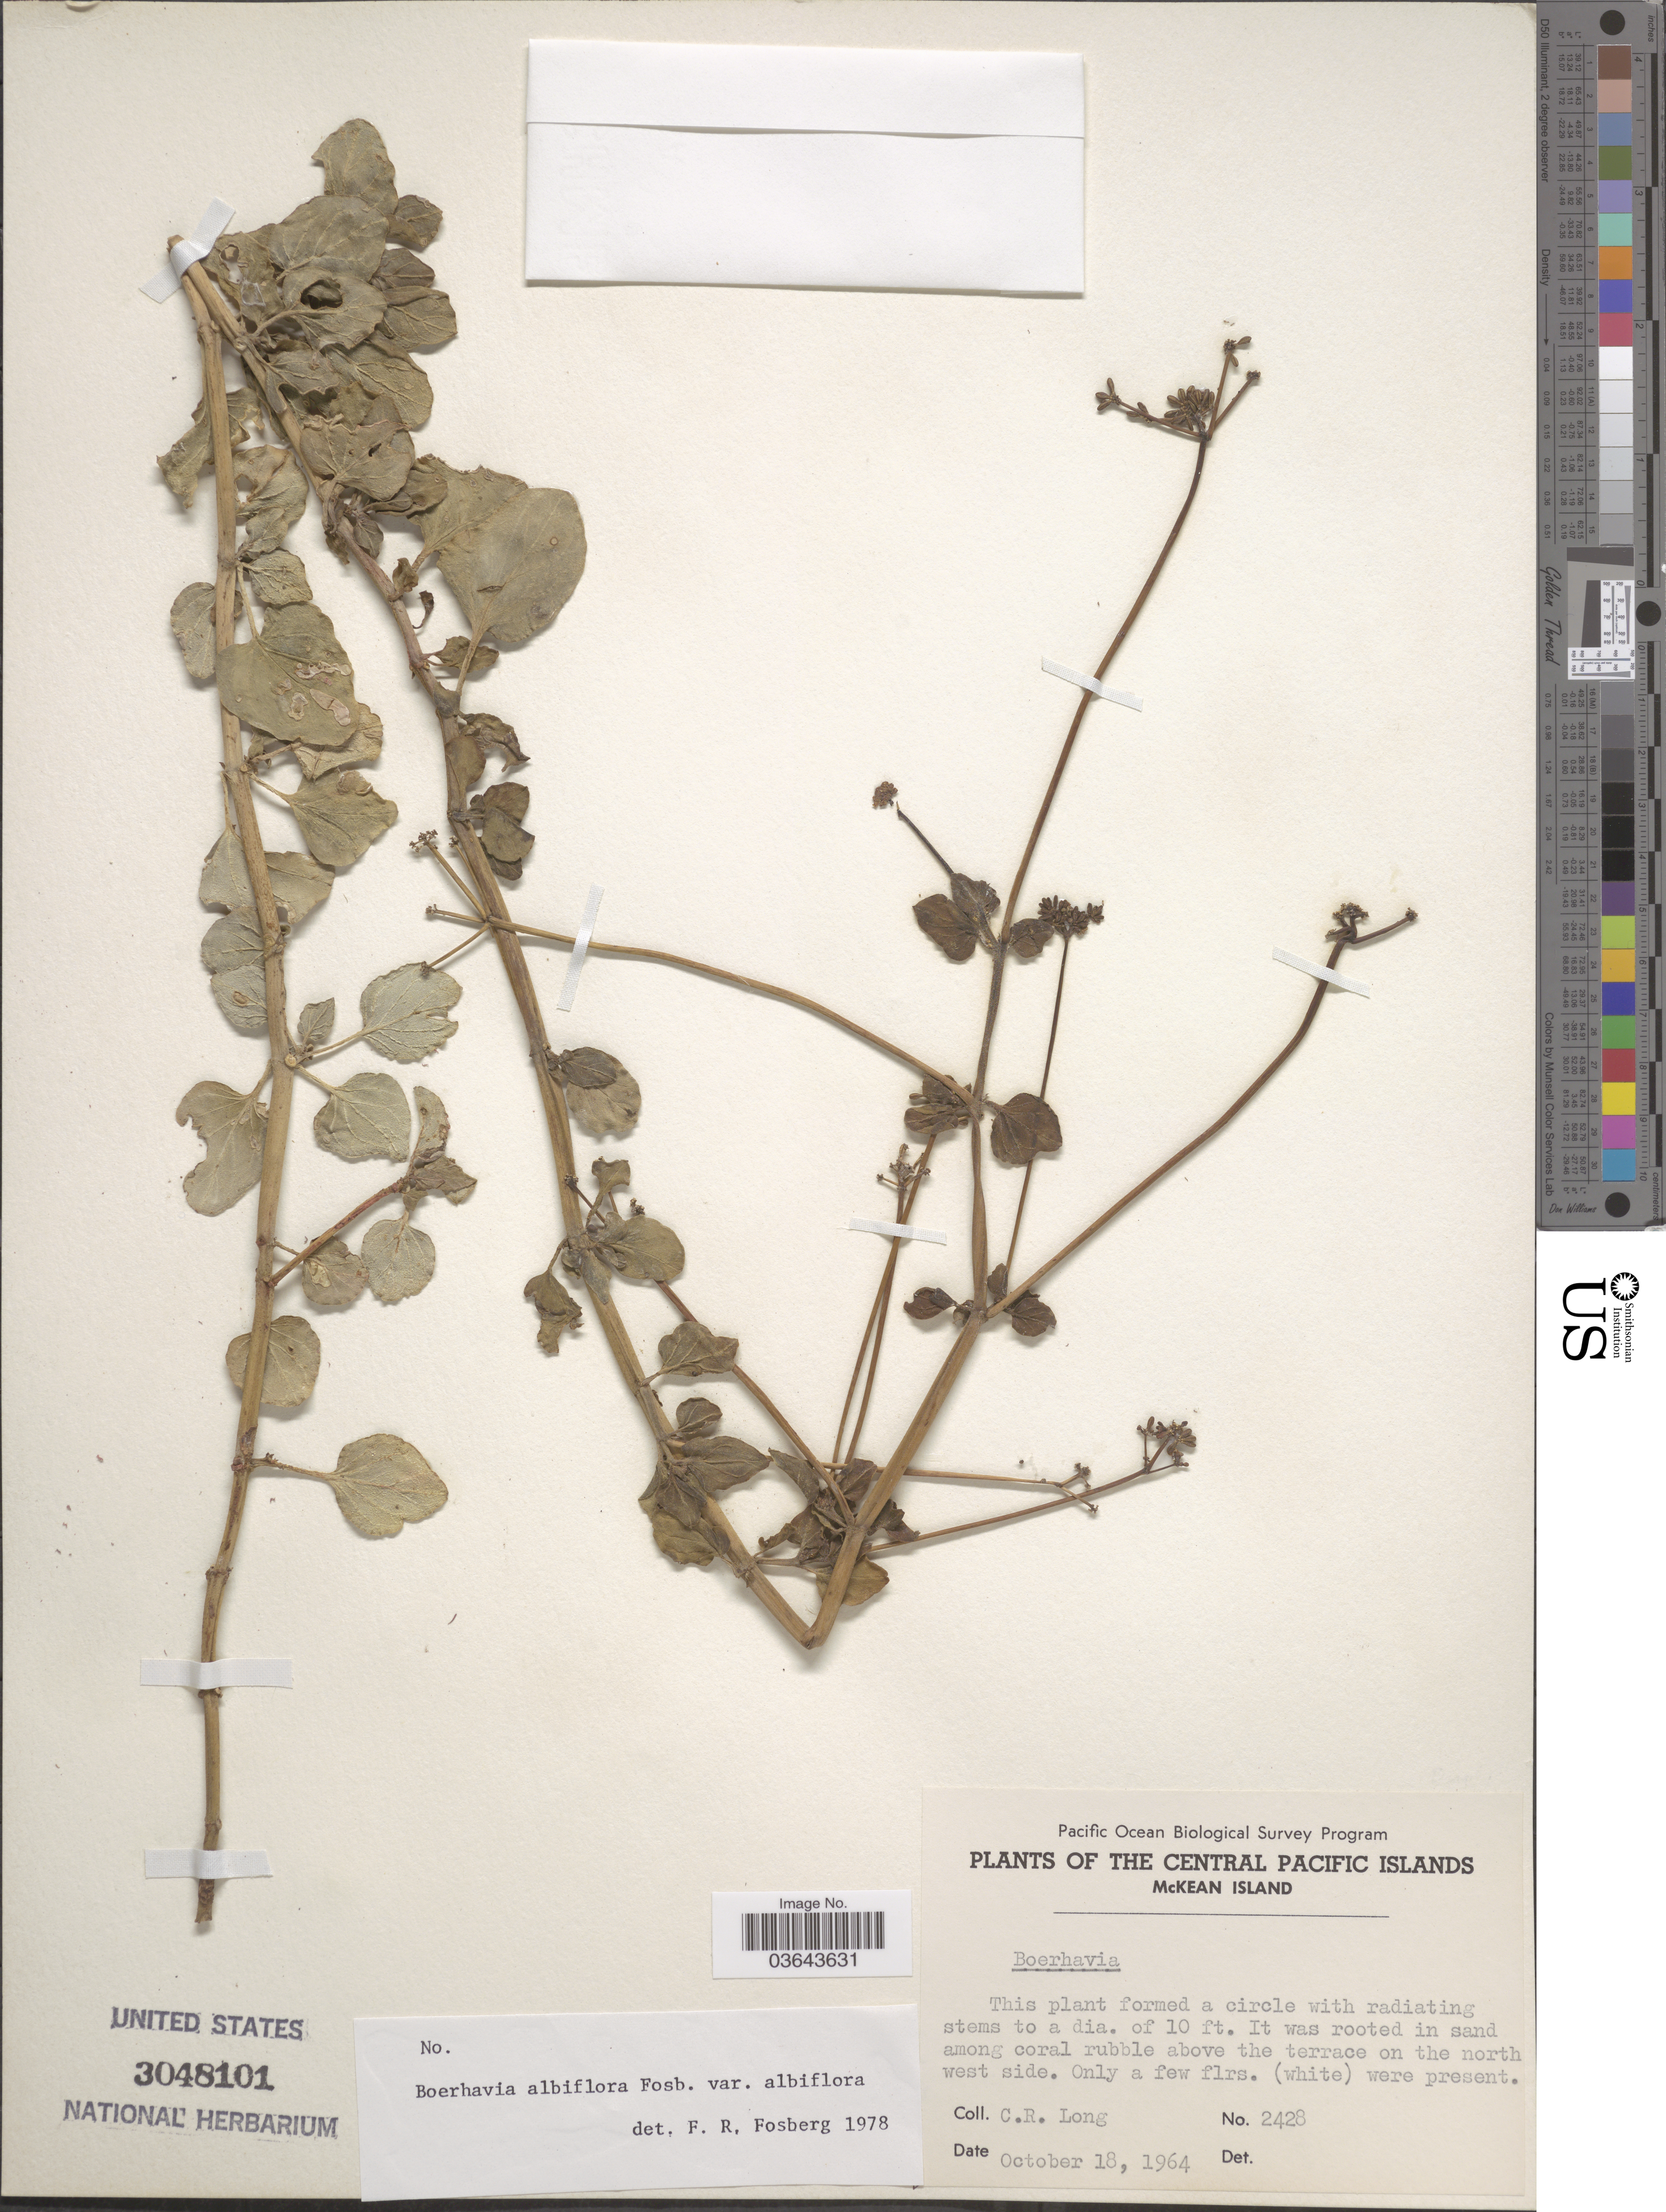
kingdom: Plantae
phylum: Tracheophyta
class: Magnoliopsida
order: Caryophyllales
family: Nyctaginaceae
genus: Boerhavia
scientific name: Boerhavia albiflora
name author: Fosberg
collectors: C. R. Long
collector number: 2428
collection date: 1964-10-18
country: Kiribati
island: McKean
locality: The Central Pacific Islands. McKean Island. Above the terrace on the north west side.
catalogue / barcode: US 3048101